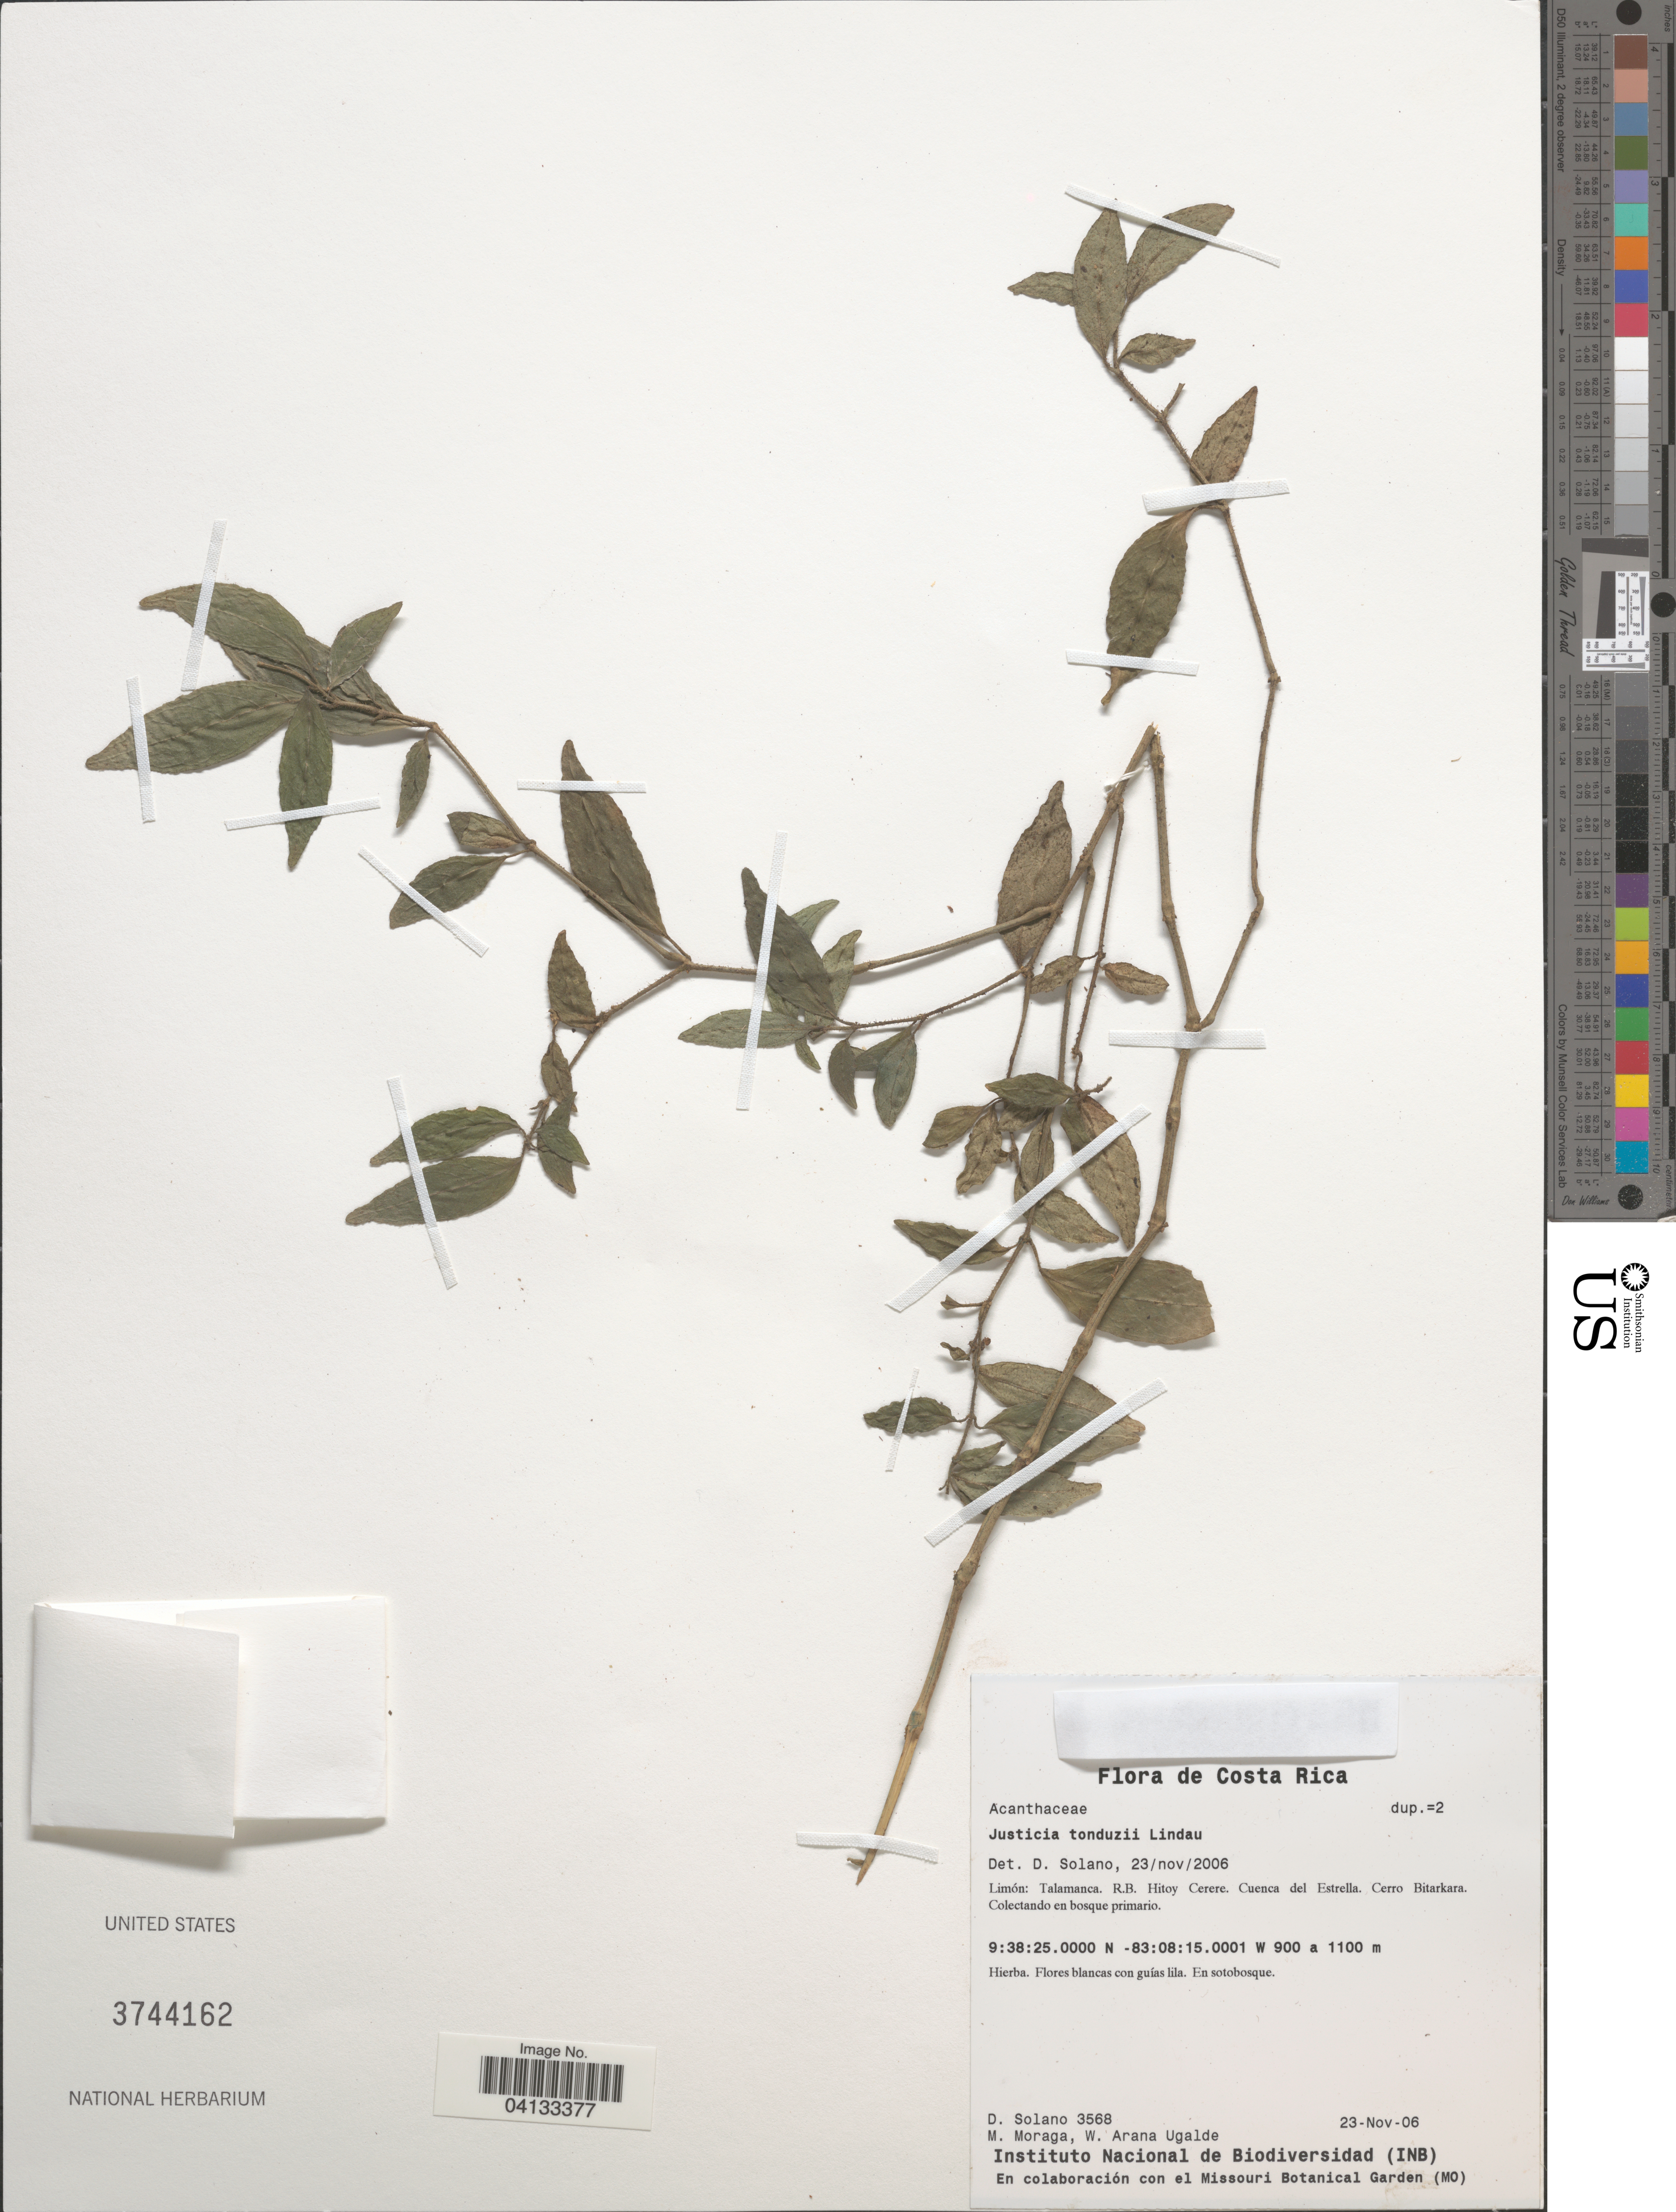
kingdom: Plantae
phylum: Tracheophyta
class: Magnoliopsida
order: Lamiales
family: Acanthaceae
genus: Justicia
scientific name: Justicia tonduzii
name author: Lindau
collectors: D. Solano, M. Moraga & W. Arana Ugalde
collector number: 3568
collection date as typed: Transcribed d/m/y: 23/11/6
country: Costa Rica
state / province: Limón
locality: Talamanca. R.B. Hitoy Cerere. Cuenca del Estrella. Cerro Bitarkara.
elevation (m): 900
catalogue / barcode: US 3744162